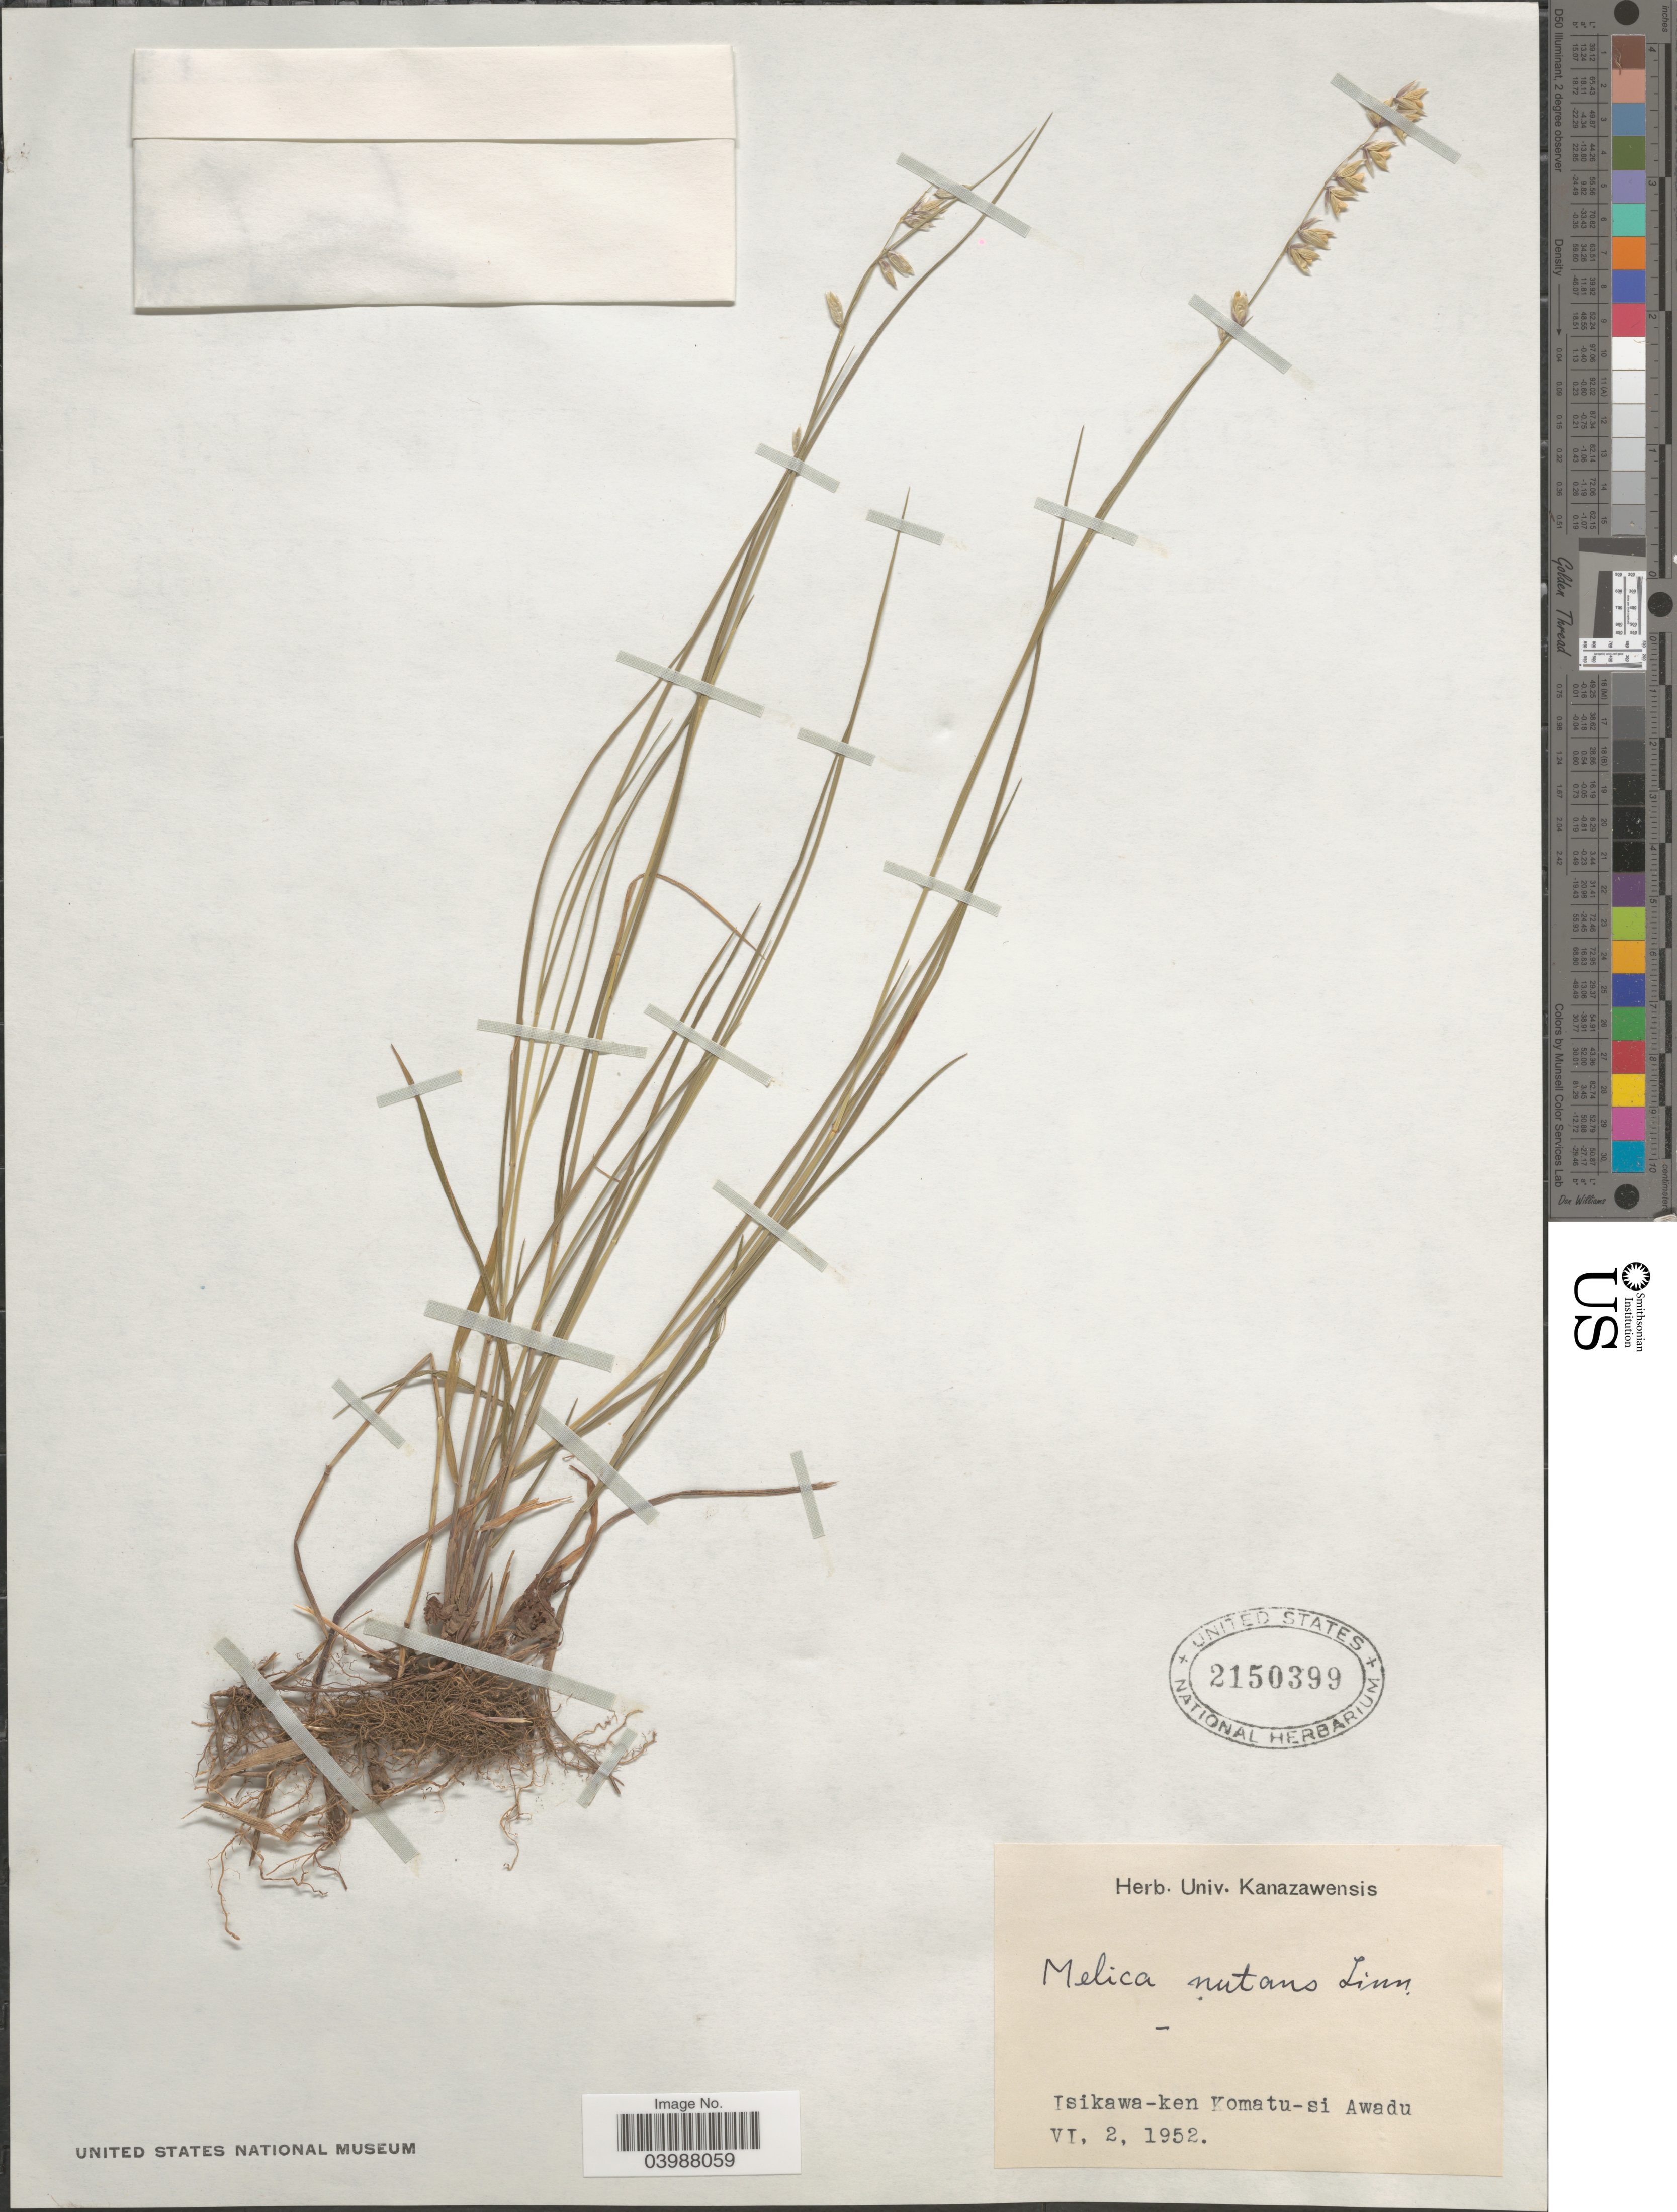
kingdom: Plantae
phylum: Tracheophyta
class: Liliopsida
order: Poales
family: Poaceae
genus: Melica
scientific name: Melica nutans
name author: L.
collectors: Ex Herb. Univ. Kanazawensis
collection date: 1952-06-02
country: Japan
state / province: Isikawa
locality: Isikawa-ken. Komatu-si Awadu.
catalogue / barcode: US 2150399